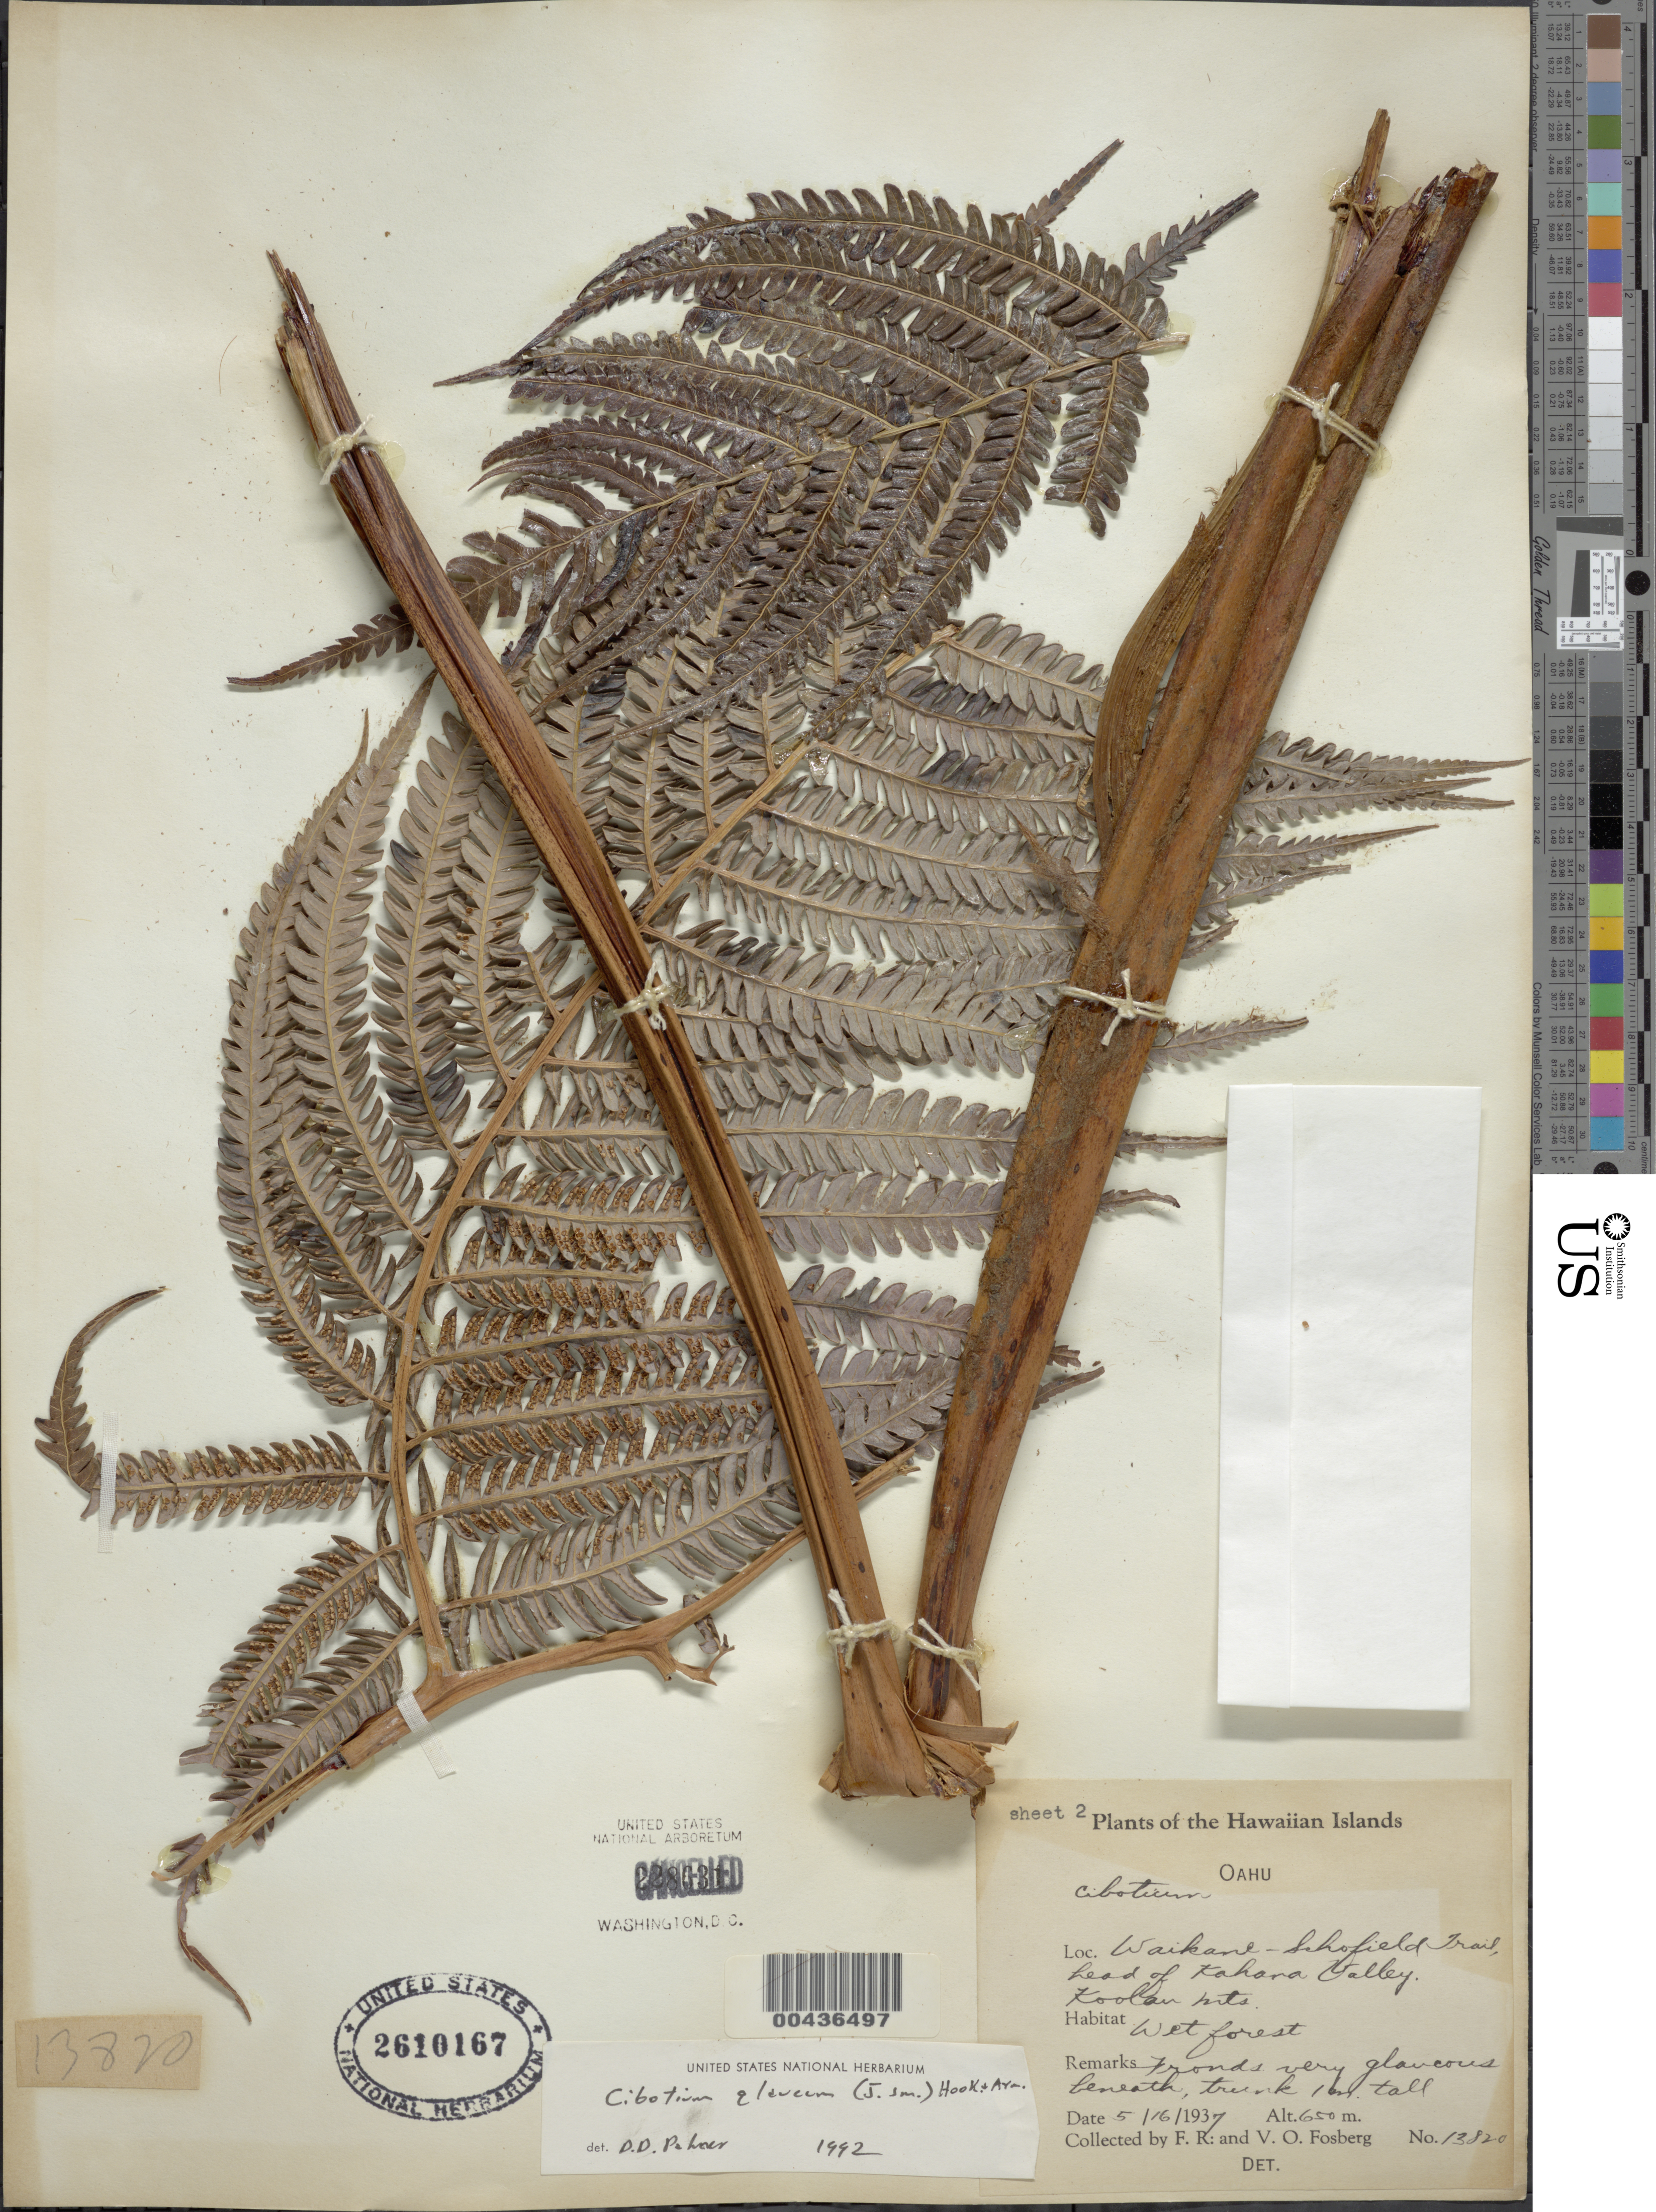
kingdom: Plantae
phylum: Tracheophyta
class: Polypodiopsida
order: Cyatheales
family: Cibotiaceae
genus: Cibotium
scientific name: Cibotium glaucum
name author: (Sm.) Hook. & Arn.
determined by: Palmer, D. D.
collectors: F. R. Fosberg & V. O. Fosberg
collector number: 13820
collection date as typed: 16 May 1937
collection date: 1937-05-16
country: United States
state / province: Hawaii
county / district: Honolulu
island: Oahu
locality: Waikane-Schofield Trail, head of Kahana Valley, Koolau Mts.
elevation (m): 650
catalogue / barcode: US 2610167